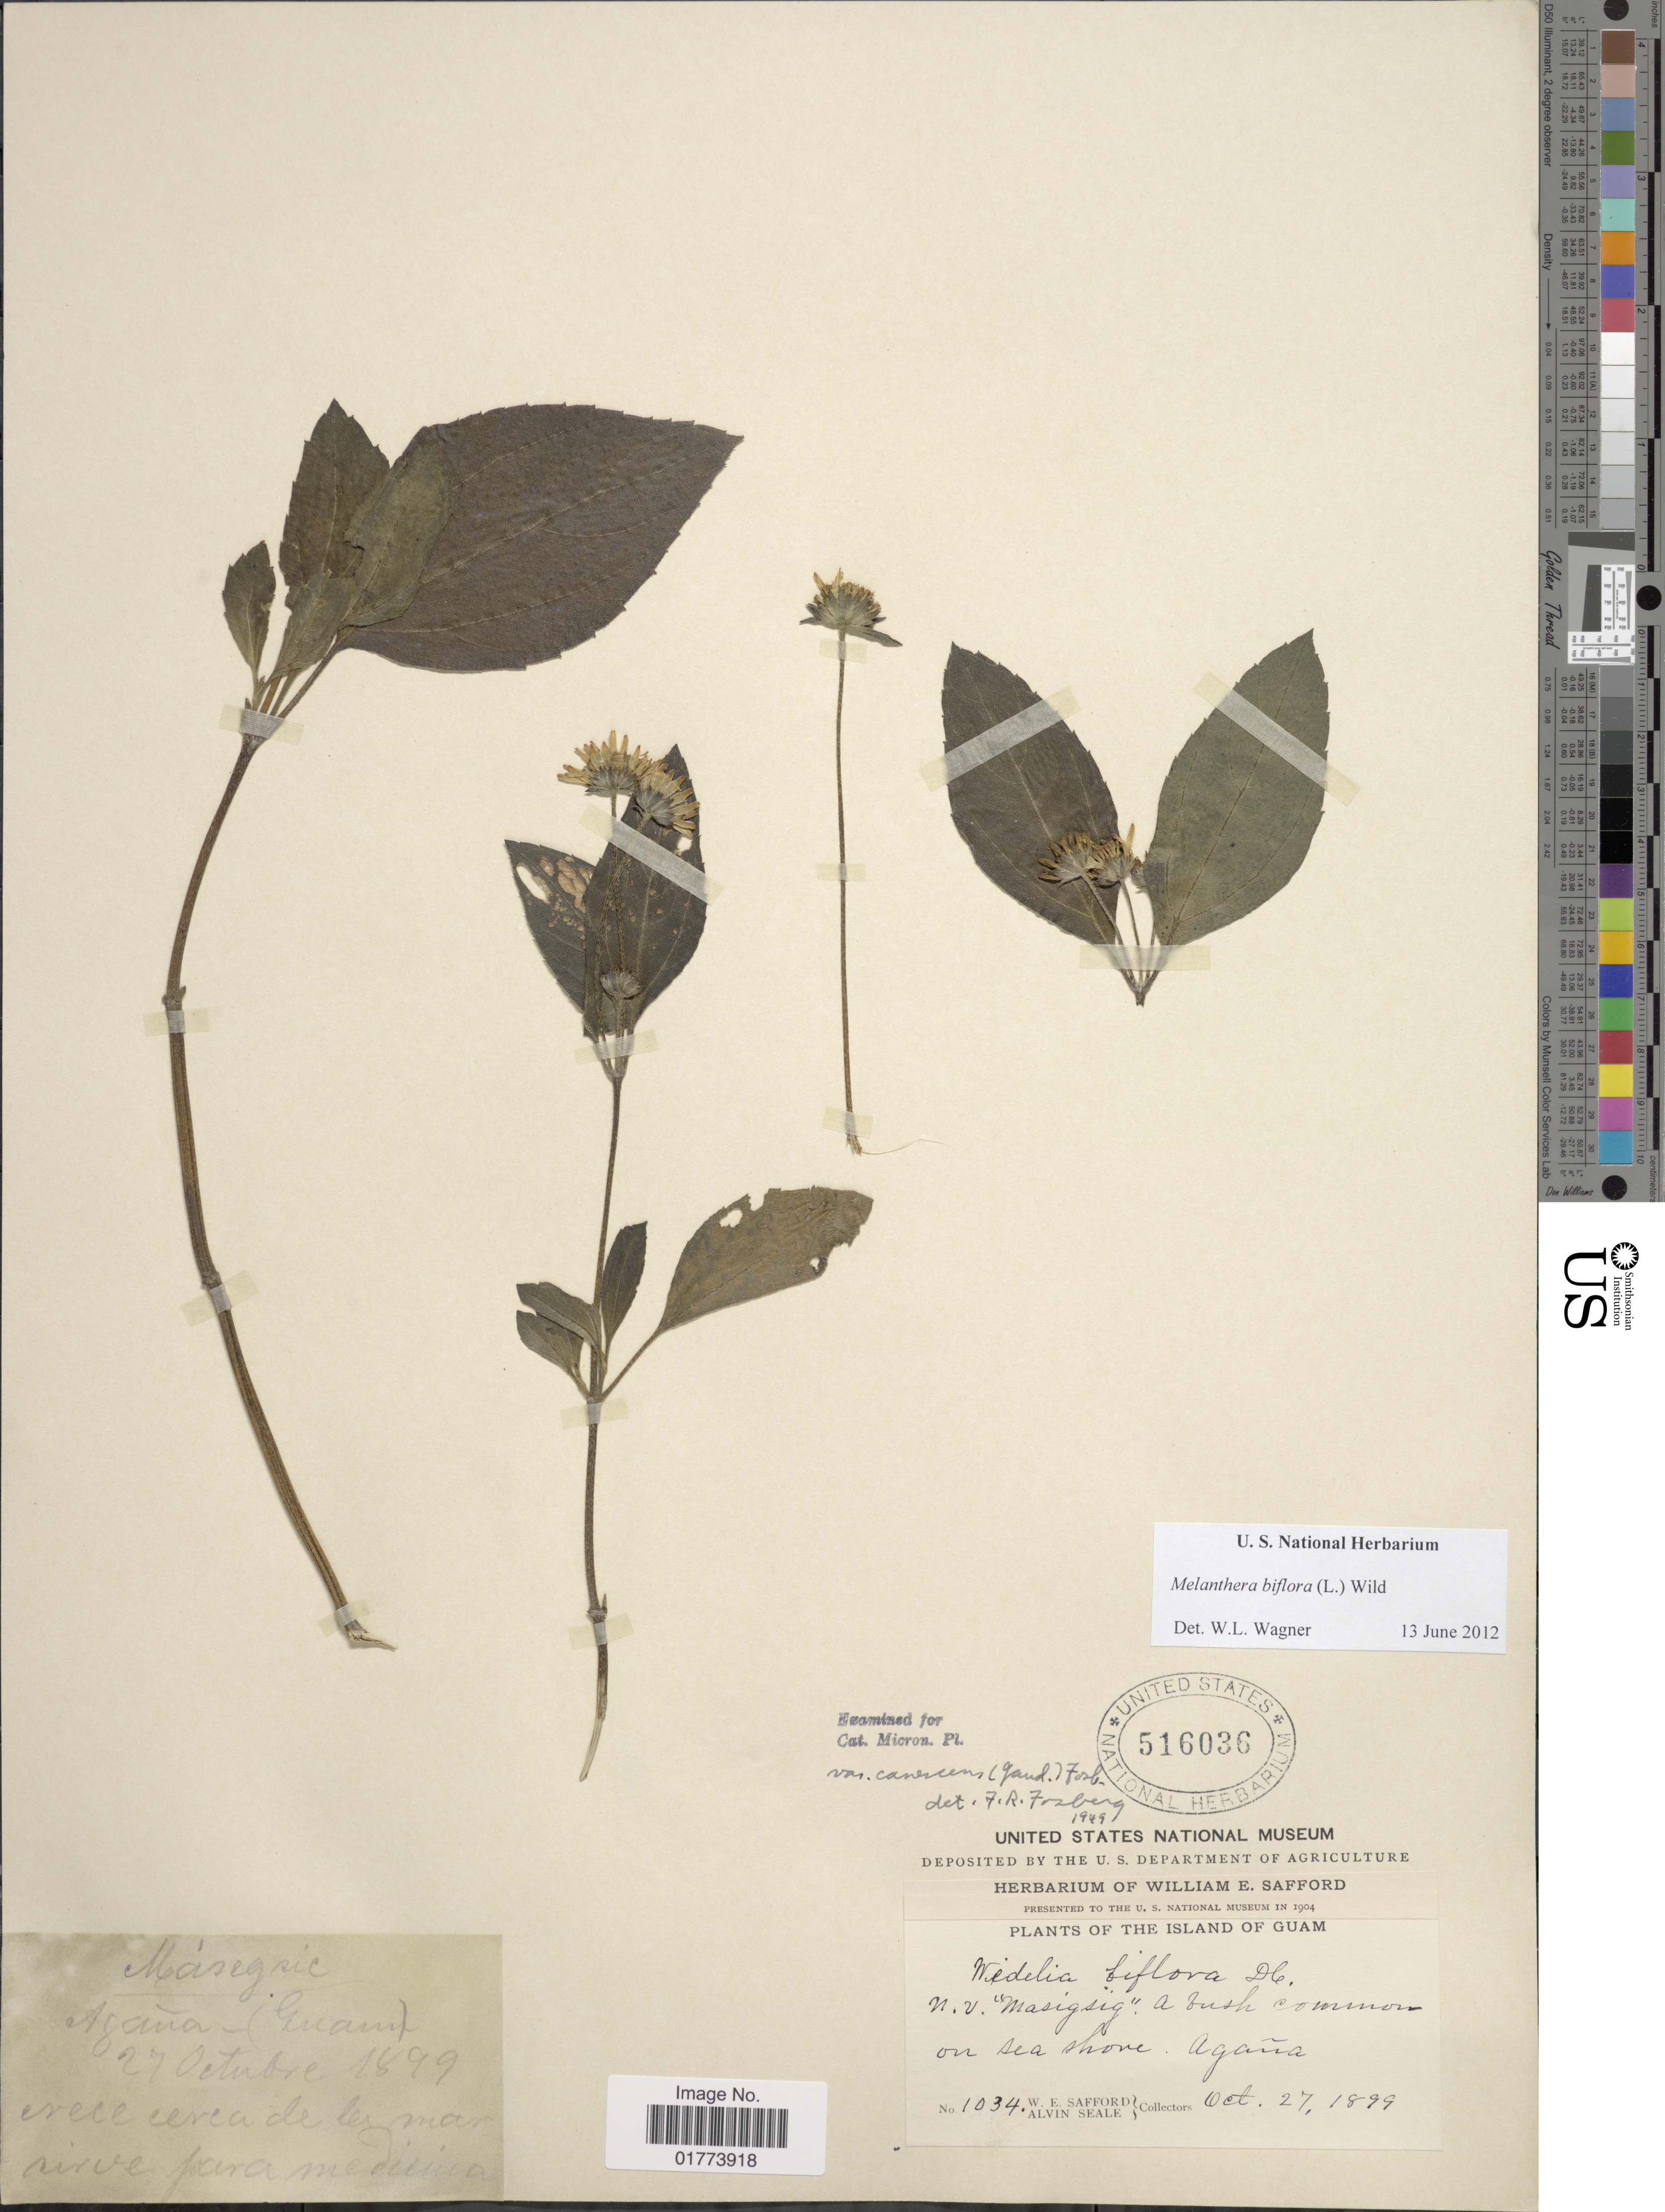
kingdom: Plantae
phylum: Tracheophyta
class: Magnoliopsida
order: Asterales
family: Asteraceae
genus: Wollastonia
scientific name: Wollastonia uniflora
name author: (Willd.) Orchard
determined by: Wagner, W. L., (BOT), Smithsonian Institution - National Museum of Natural History (UNITED STATES)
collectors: W. E. Safford & A. Seale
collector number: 1034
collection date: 1899-10-27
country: Guam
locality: On sea shone Agana, erece cerca de les man urve frera medevina [interpreted]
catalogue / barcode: US 516036